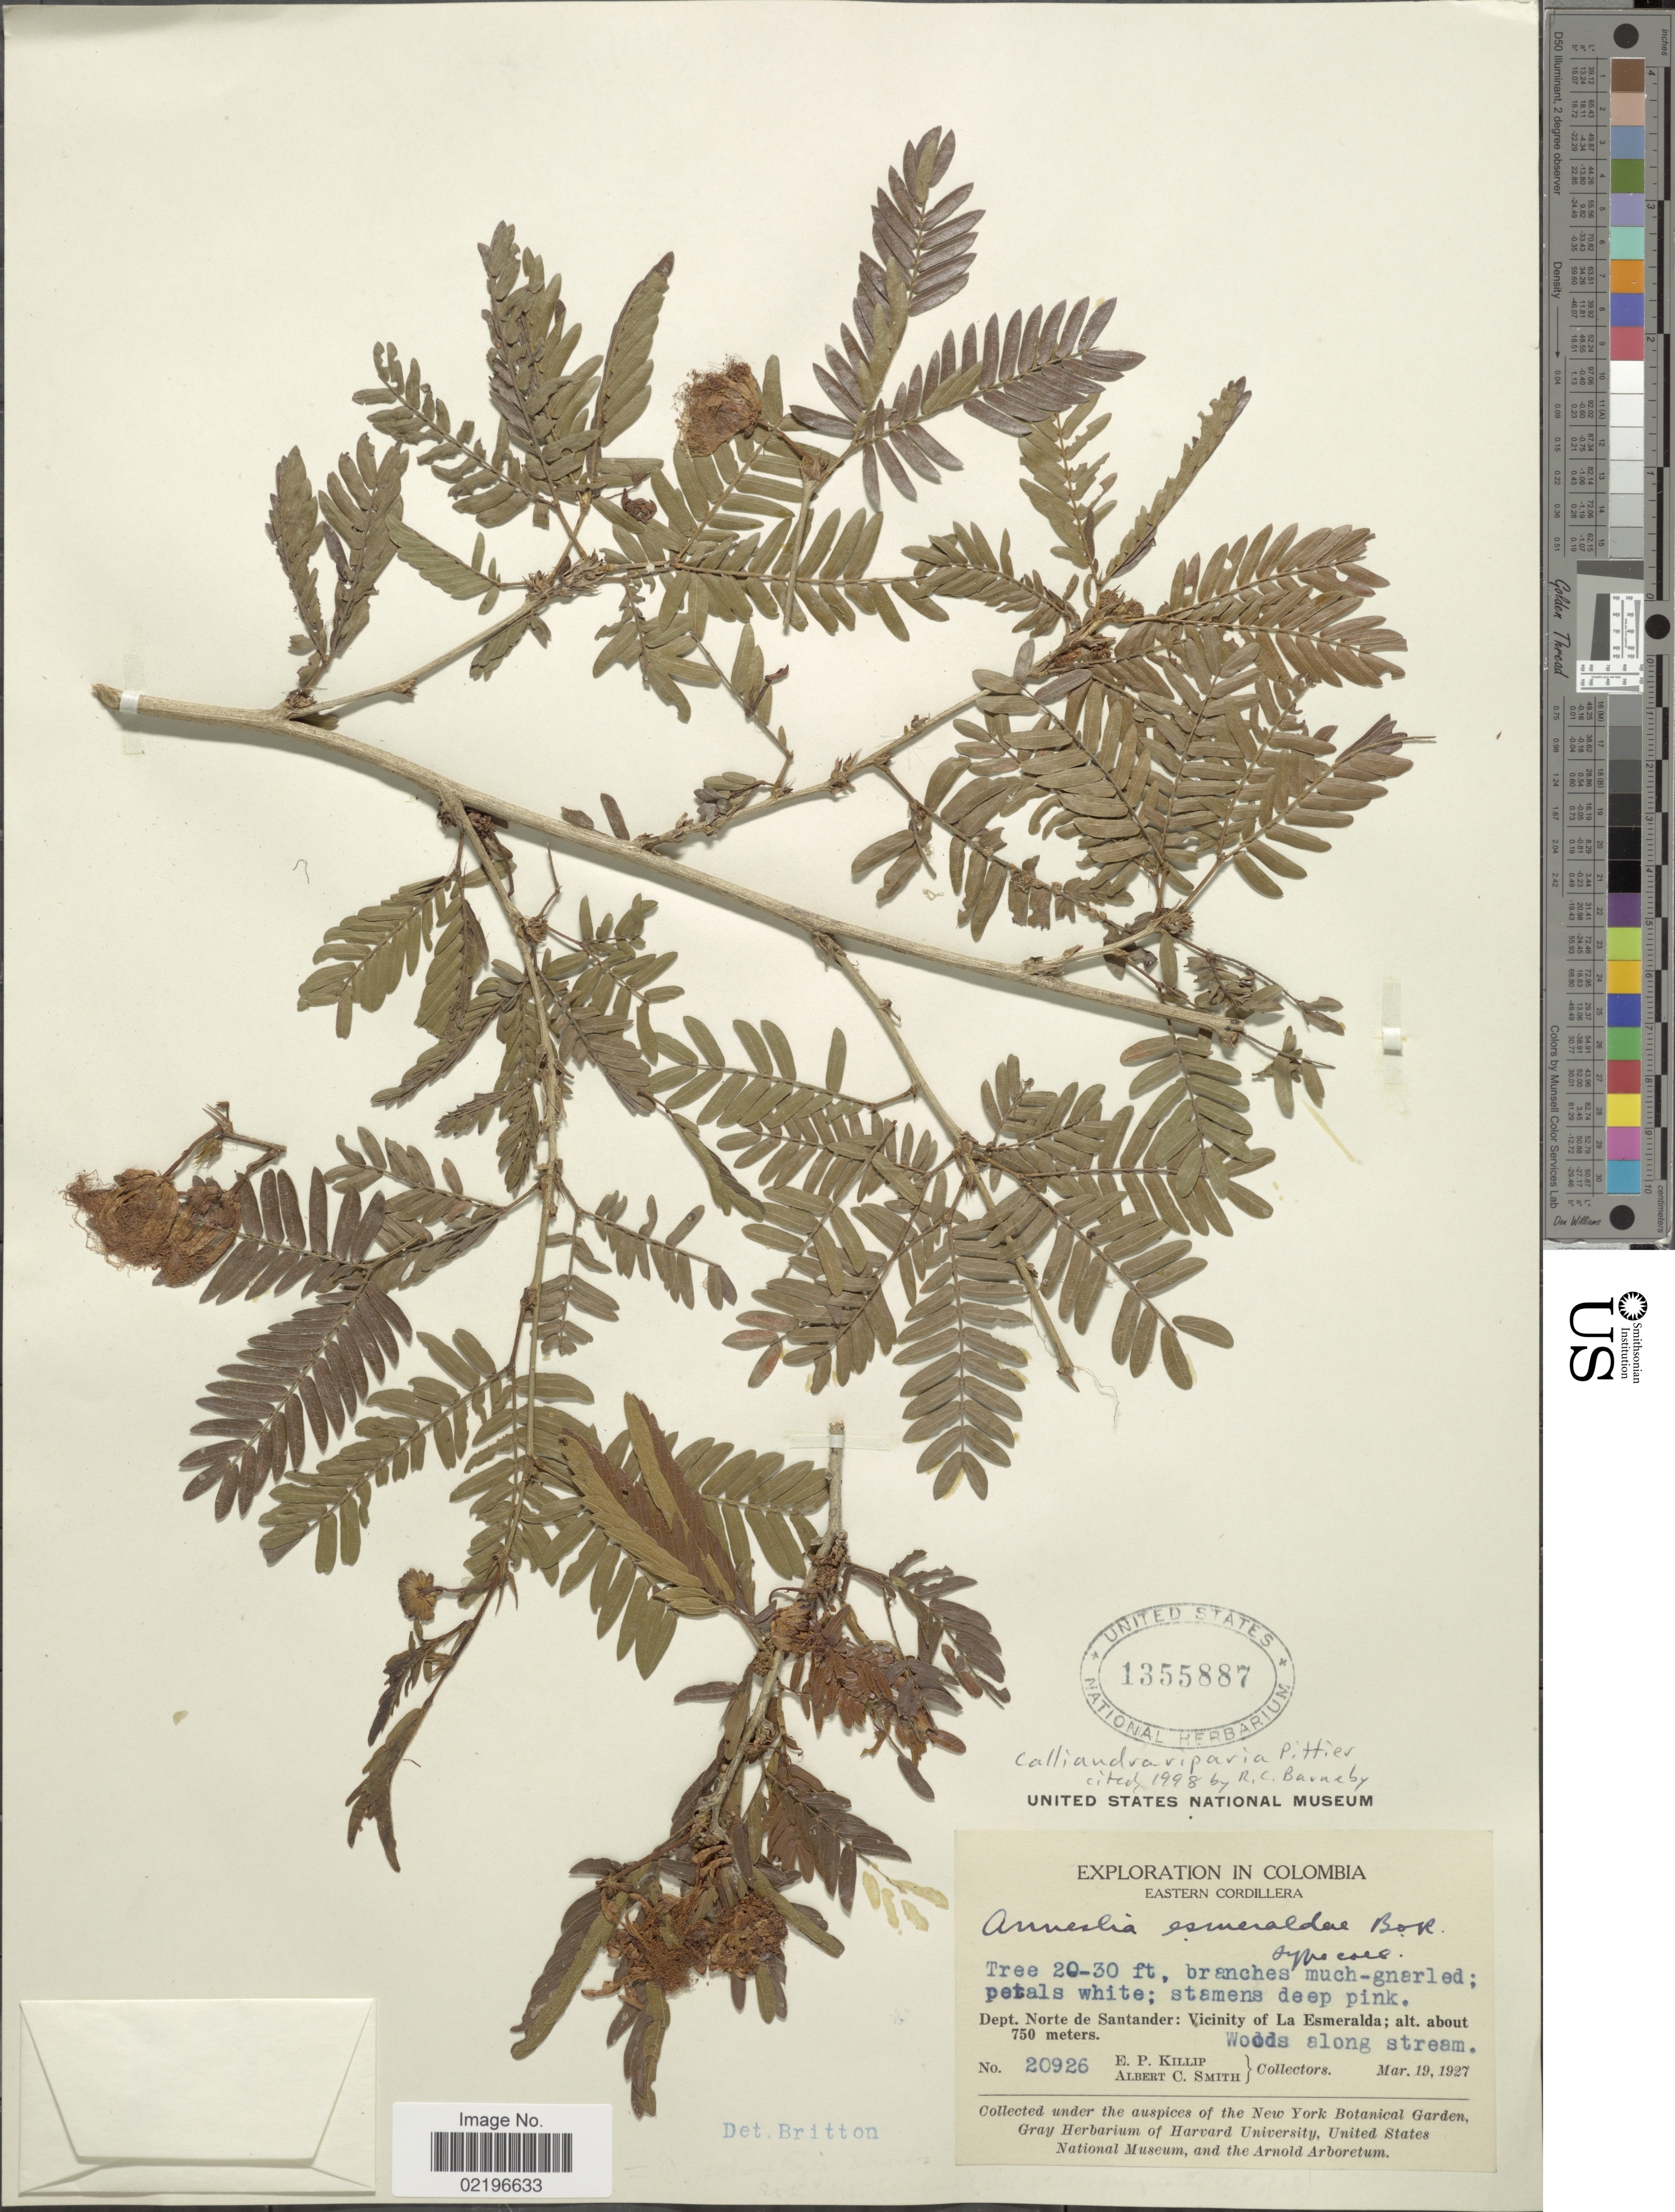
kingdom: Plantae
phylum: Tracheophyta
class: Magnoliopsida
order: Fabales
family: Fabaceae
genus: Calliandra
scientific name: Calliandra riparia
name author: Pittier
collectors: E. P. Killip & A. C. Smith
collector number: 20926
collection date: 1927-03-19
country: Colombia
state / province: Norte de Santander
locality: Eastern Cordillera, Dept. Norte de Santander: Vicinity of La Esmeralda. Woods along stream.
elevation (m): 750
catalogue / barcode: US 1355887